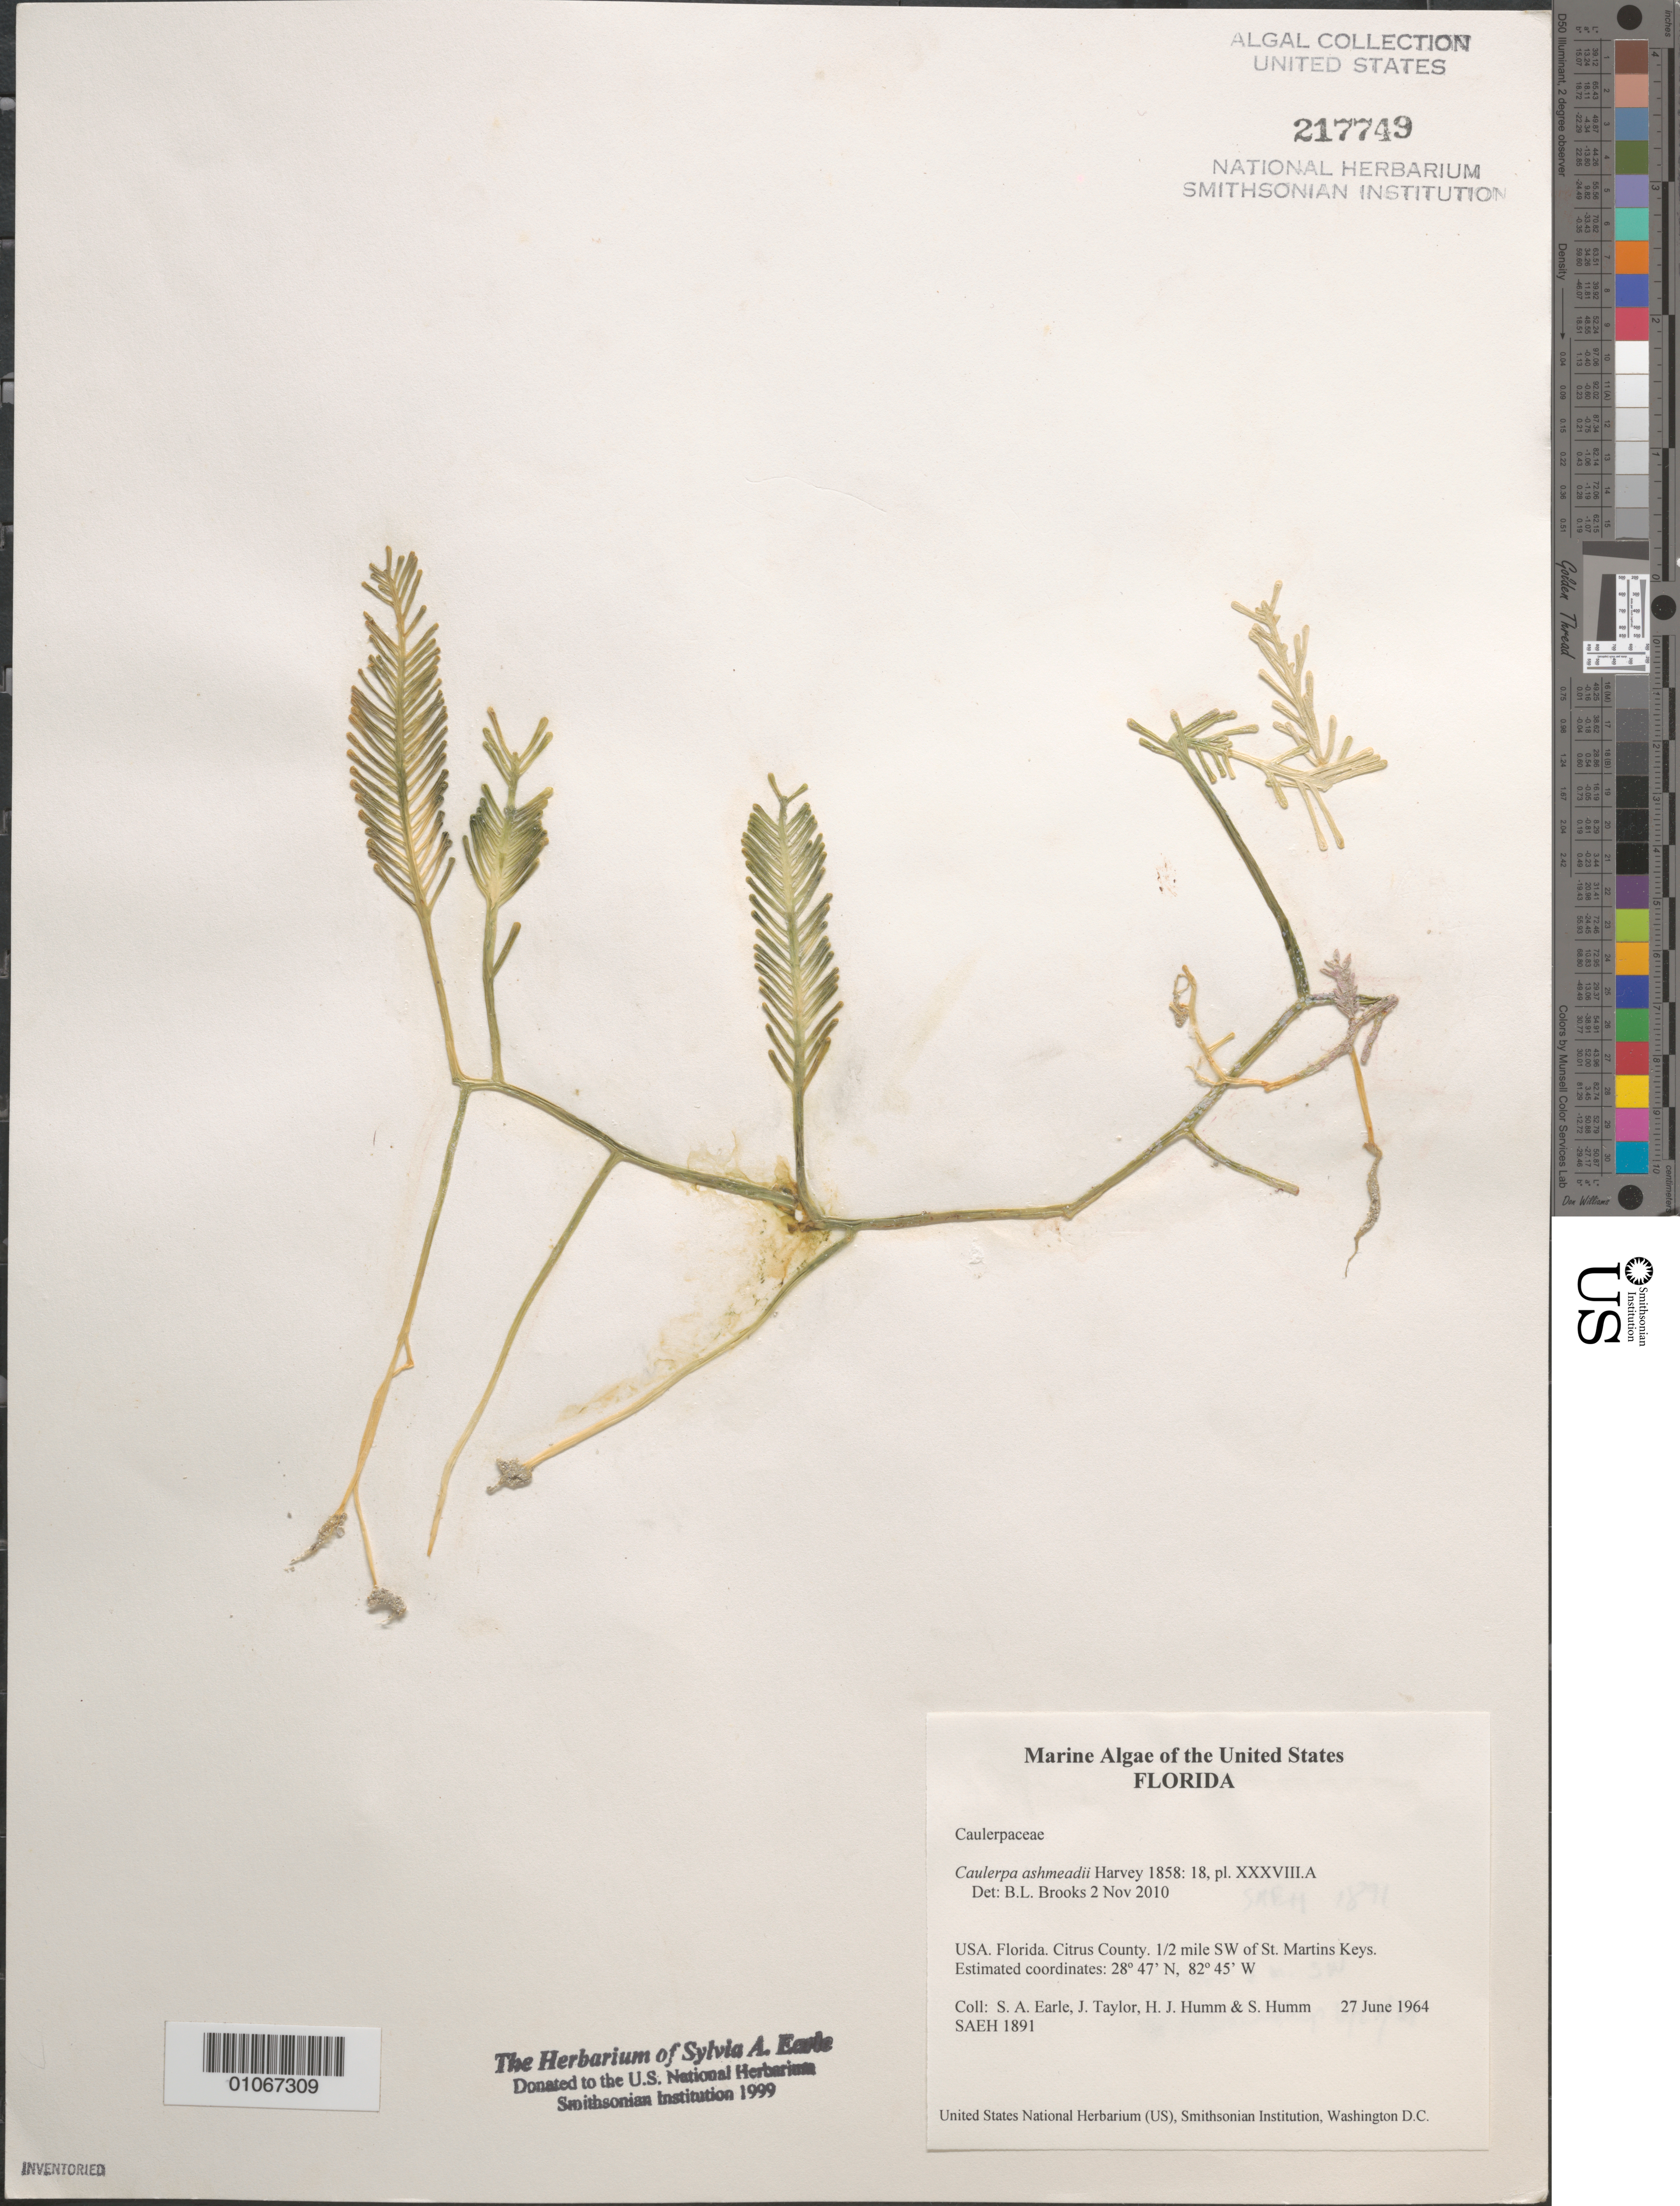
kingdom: Plantae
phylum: Chlorophyta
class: Ulvophyceae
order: Bryopsidales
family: Caulerpaceae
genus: Caulerpa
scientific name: Caulerpa ashmeadii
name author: Harv.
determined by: Brooks, B. L., (BOT), Smithsonian Institution - National Museum of Natural History (UNITED STATES)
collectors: S. A. Earle, J. L. Taylor, H. J. Humm & S. Humm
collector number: SAEH 1891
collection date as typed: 27 Jun 1964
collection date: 1964-06-27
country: United States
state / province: Florida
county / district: Citrus County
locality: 1/2 mile southwest of St. Martins Keys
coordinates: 28 47'N, 82 45'W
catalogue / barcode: US 217749